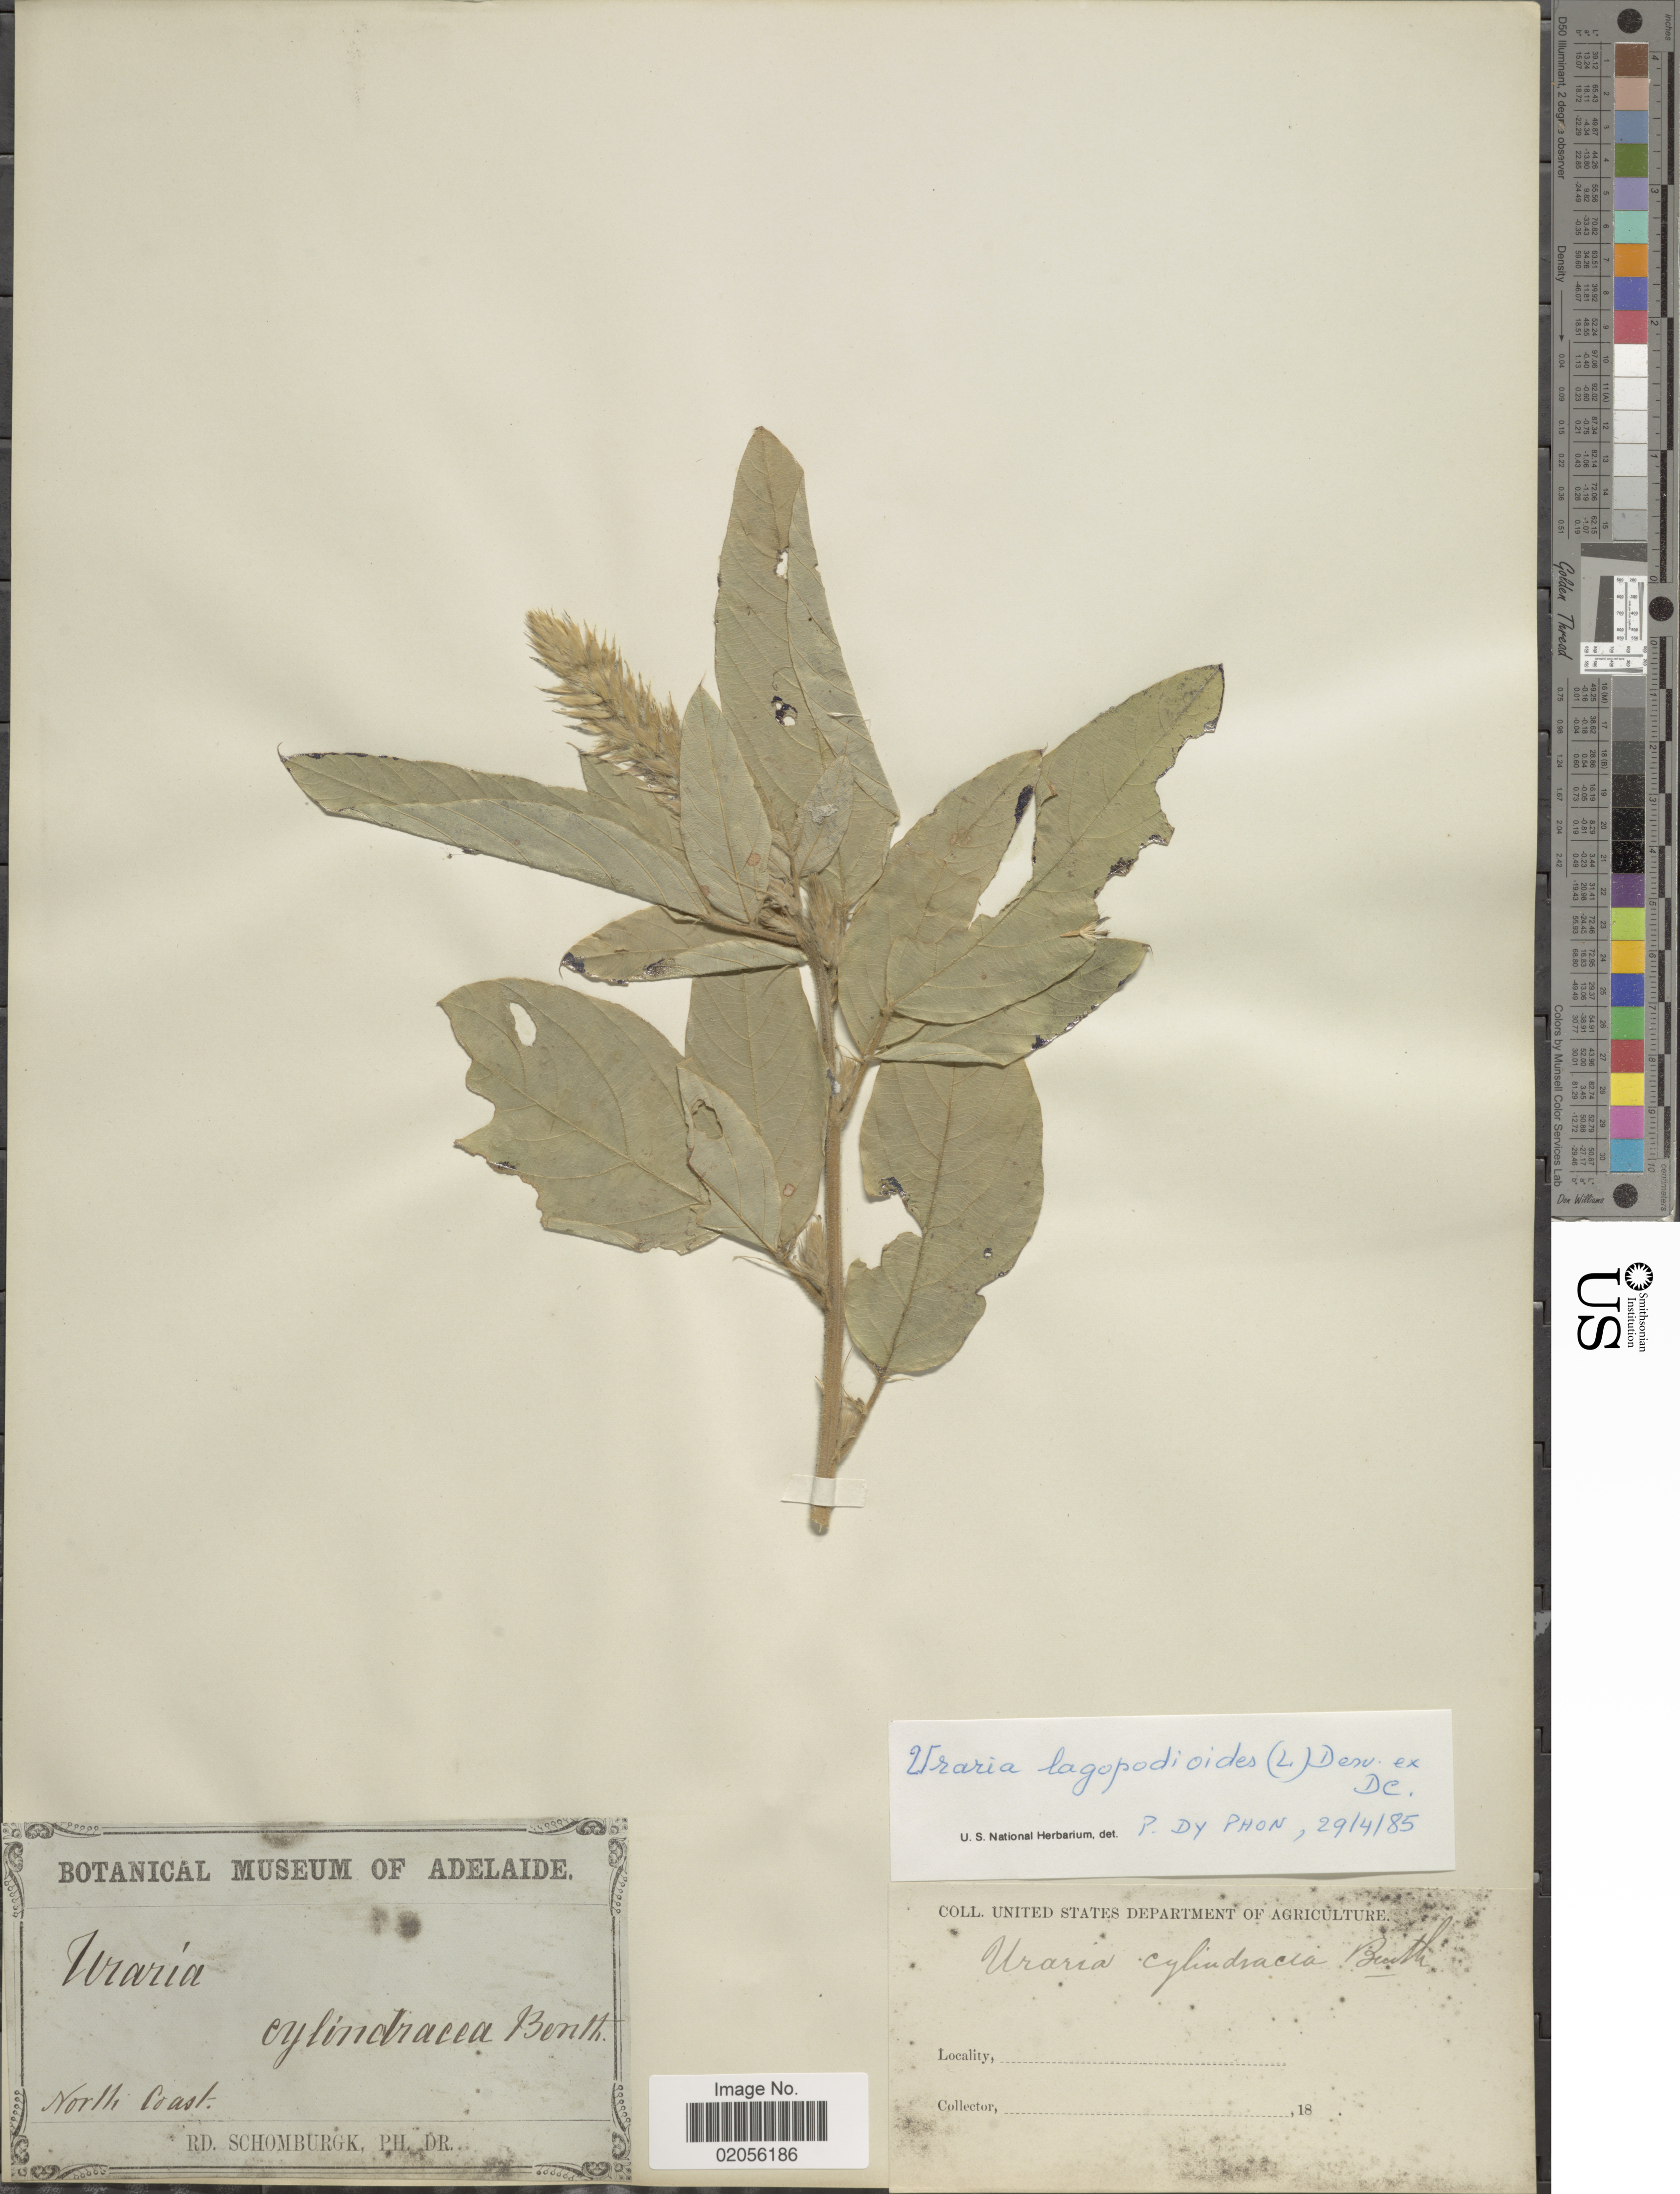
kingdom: Plantae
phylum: Tracheophyta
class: Magnoliopsida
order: Fabales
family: Fabaceae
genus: Uraria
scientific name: Uraria lagopodioides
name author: (L.) Desv. ex DC.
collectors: M. R. Schomburgk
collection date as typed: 18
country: Australia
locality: North Coast